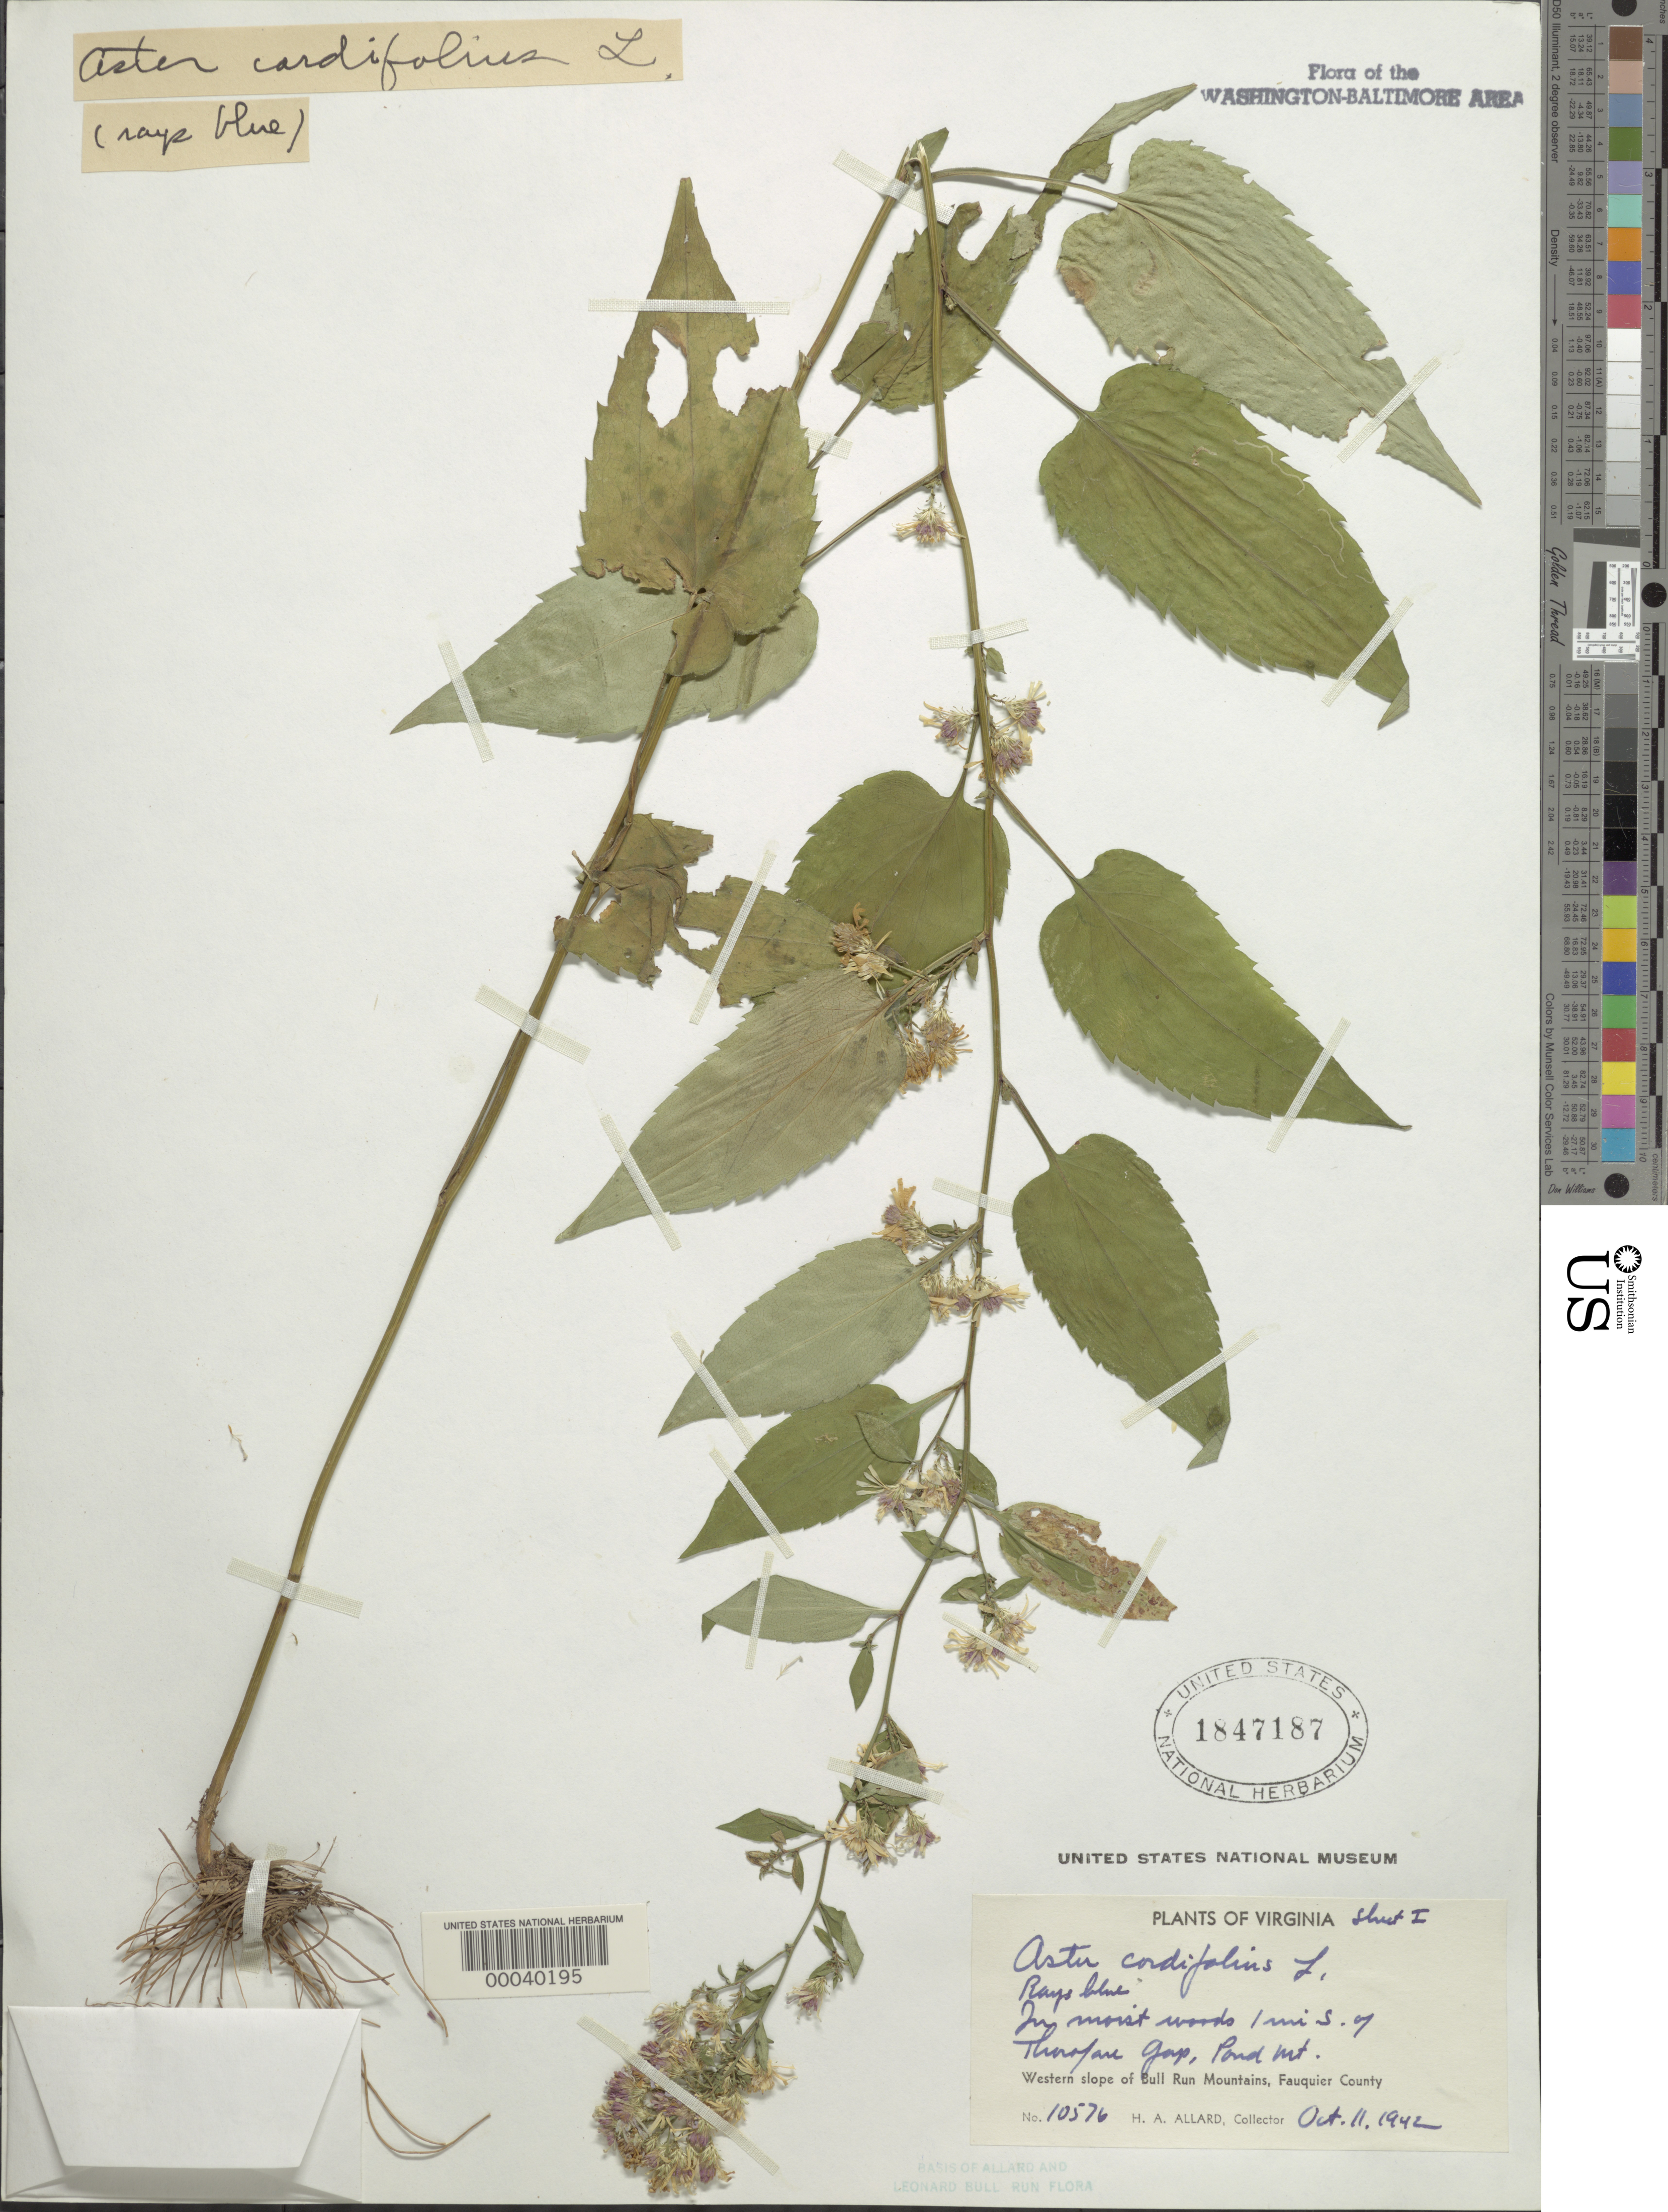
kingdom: Plantae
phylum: Tracheophyta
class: Magnoliopsida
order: Asterales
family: Asteraceae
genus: Symphyotrichum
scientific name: Symphyotrichum cordifolium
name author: (L.) G.L. Nesom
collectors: H. A. Allard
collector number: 10576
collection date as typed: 11 Oct 1942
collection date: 1942-10-11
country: United States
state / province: Virginia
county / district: Fauquier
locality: South of Thorofare Gap Pond Mountains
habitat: Moist woods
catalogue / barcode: US 1847187